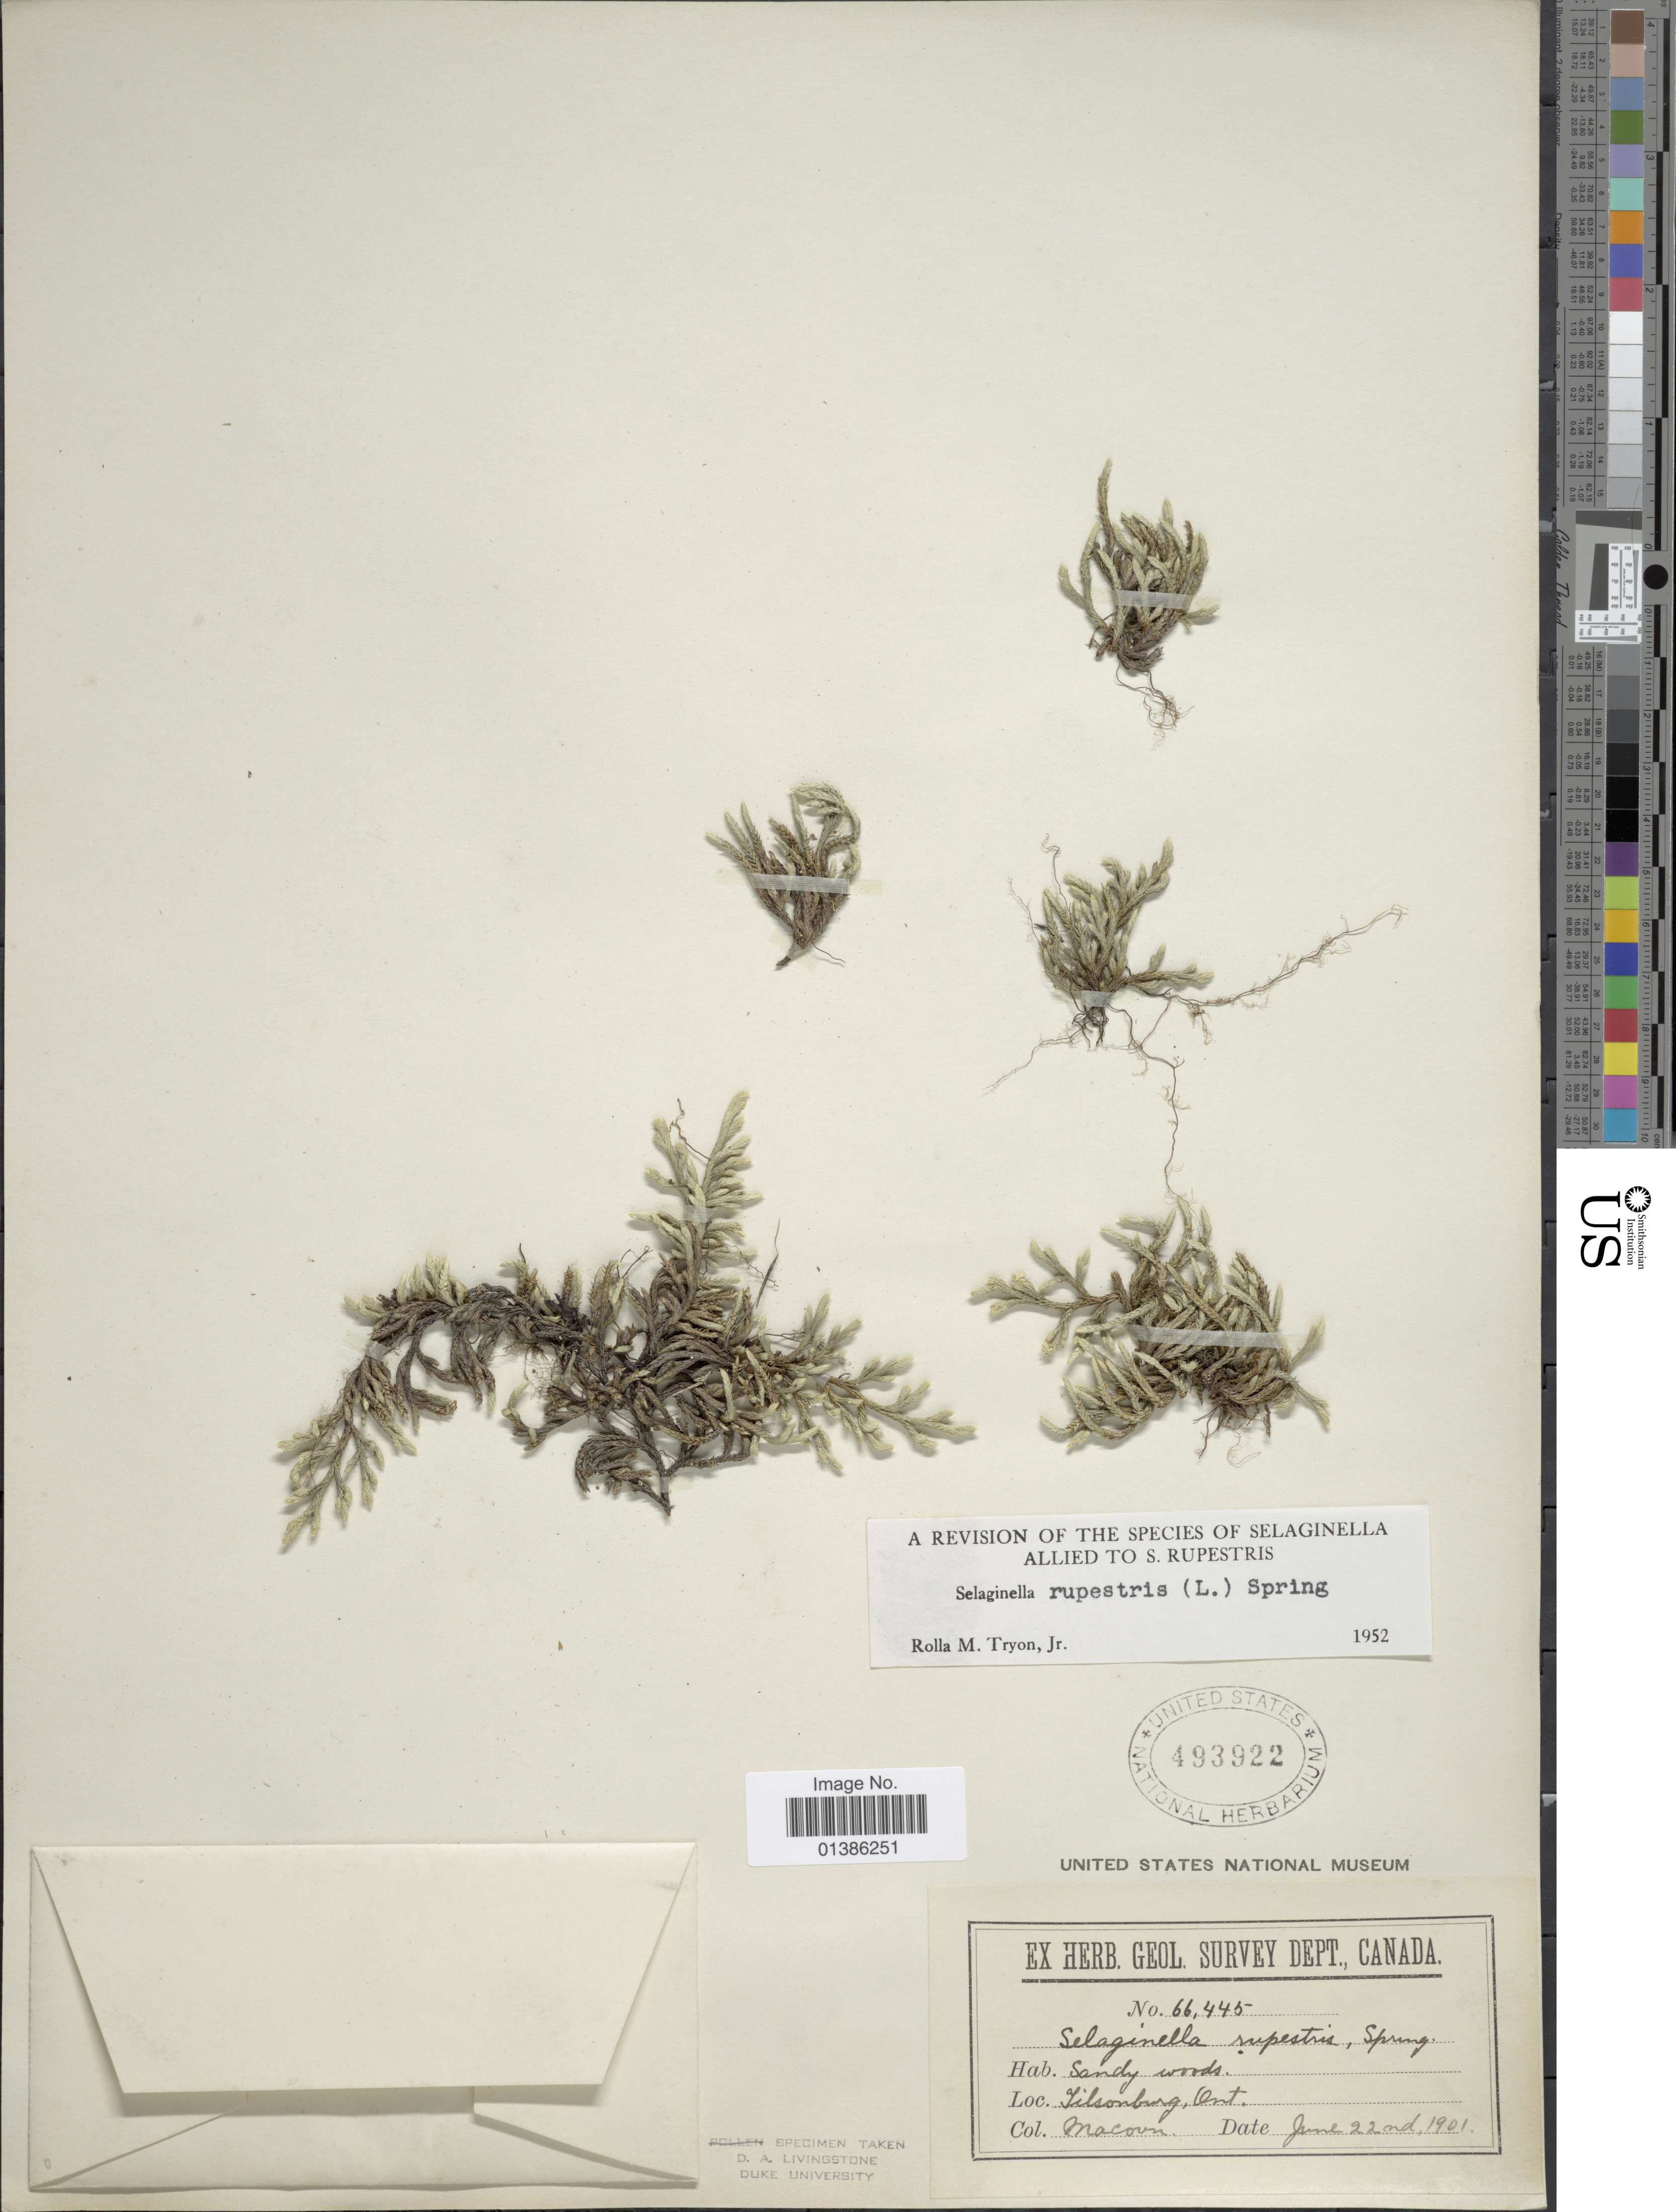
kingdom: Plantae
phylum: Tracheophyta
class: Lycopodiopsida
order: Selaginellales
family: Selaginellaceae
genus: Selaginella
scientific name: Selaginella rupestris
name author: (L.) Spring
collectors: -- Macoun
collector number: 66445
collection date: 1901-06-22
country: Canada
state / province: Ontario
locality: Tilsonburg.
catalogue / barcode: US 493922